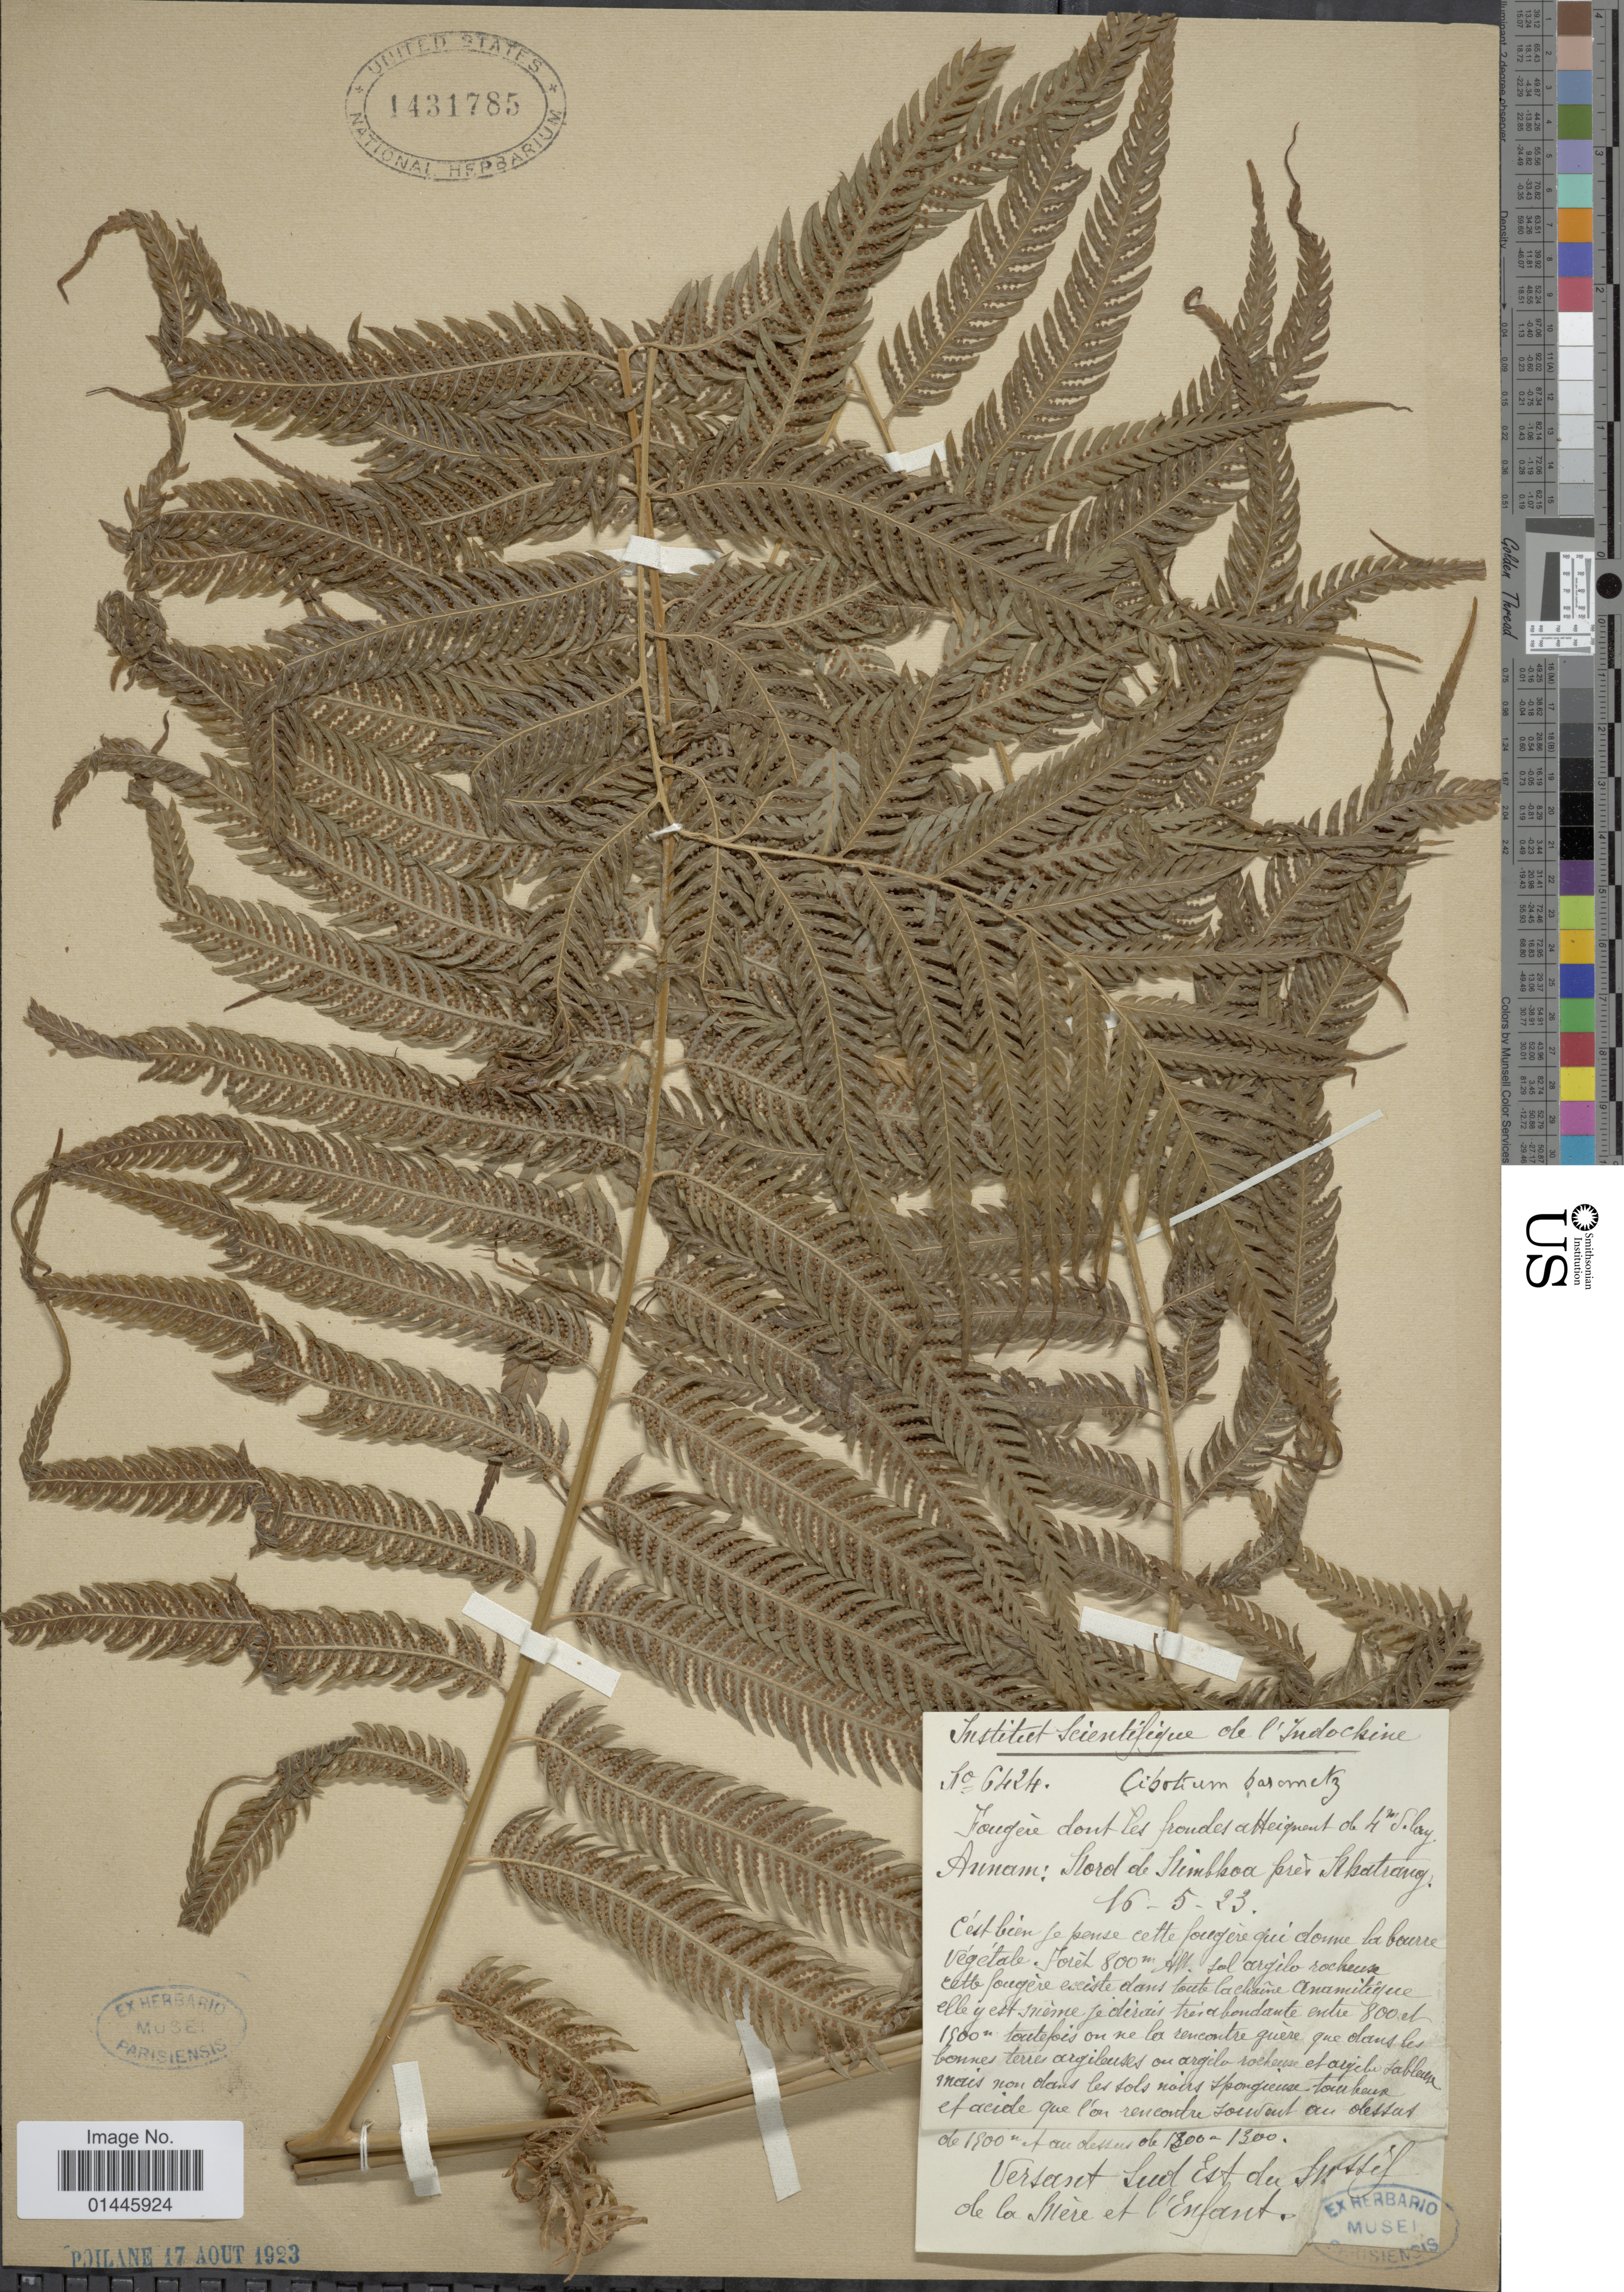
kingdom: Plantae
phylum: Tracheophyta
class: Polypodiopsida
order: Cyatheales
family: Cibotiaceae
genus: Cibotium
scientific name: Cibotium barometz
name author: (L.) J. Sm.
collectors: Institut Scientifique de l'Indochine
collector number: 6424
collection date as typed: Transcribed d/m/y: 16/5/23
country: Vietnam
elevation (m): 1200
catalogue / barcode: US 1431785